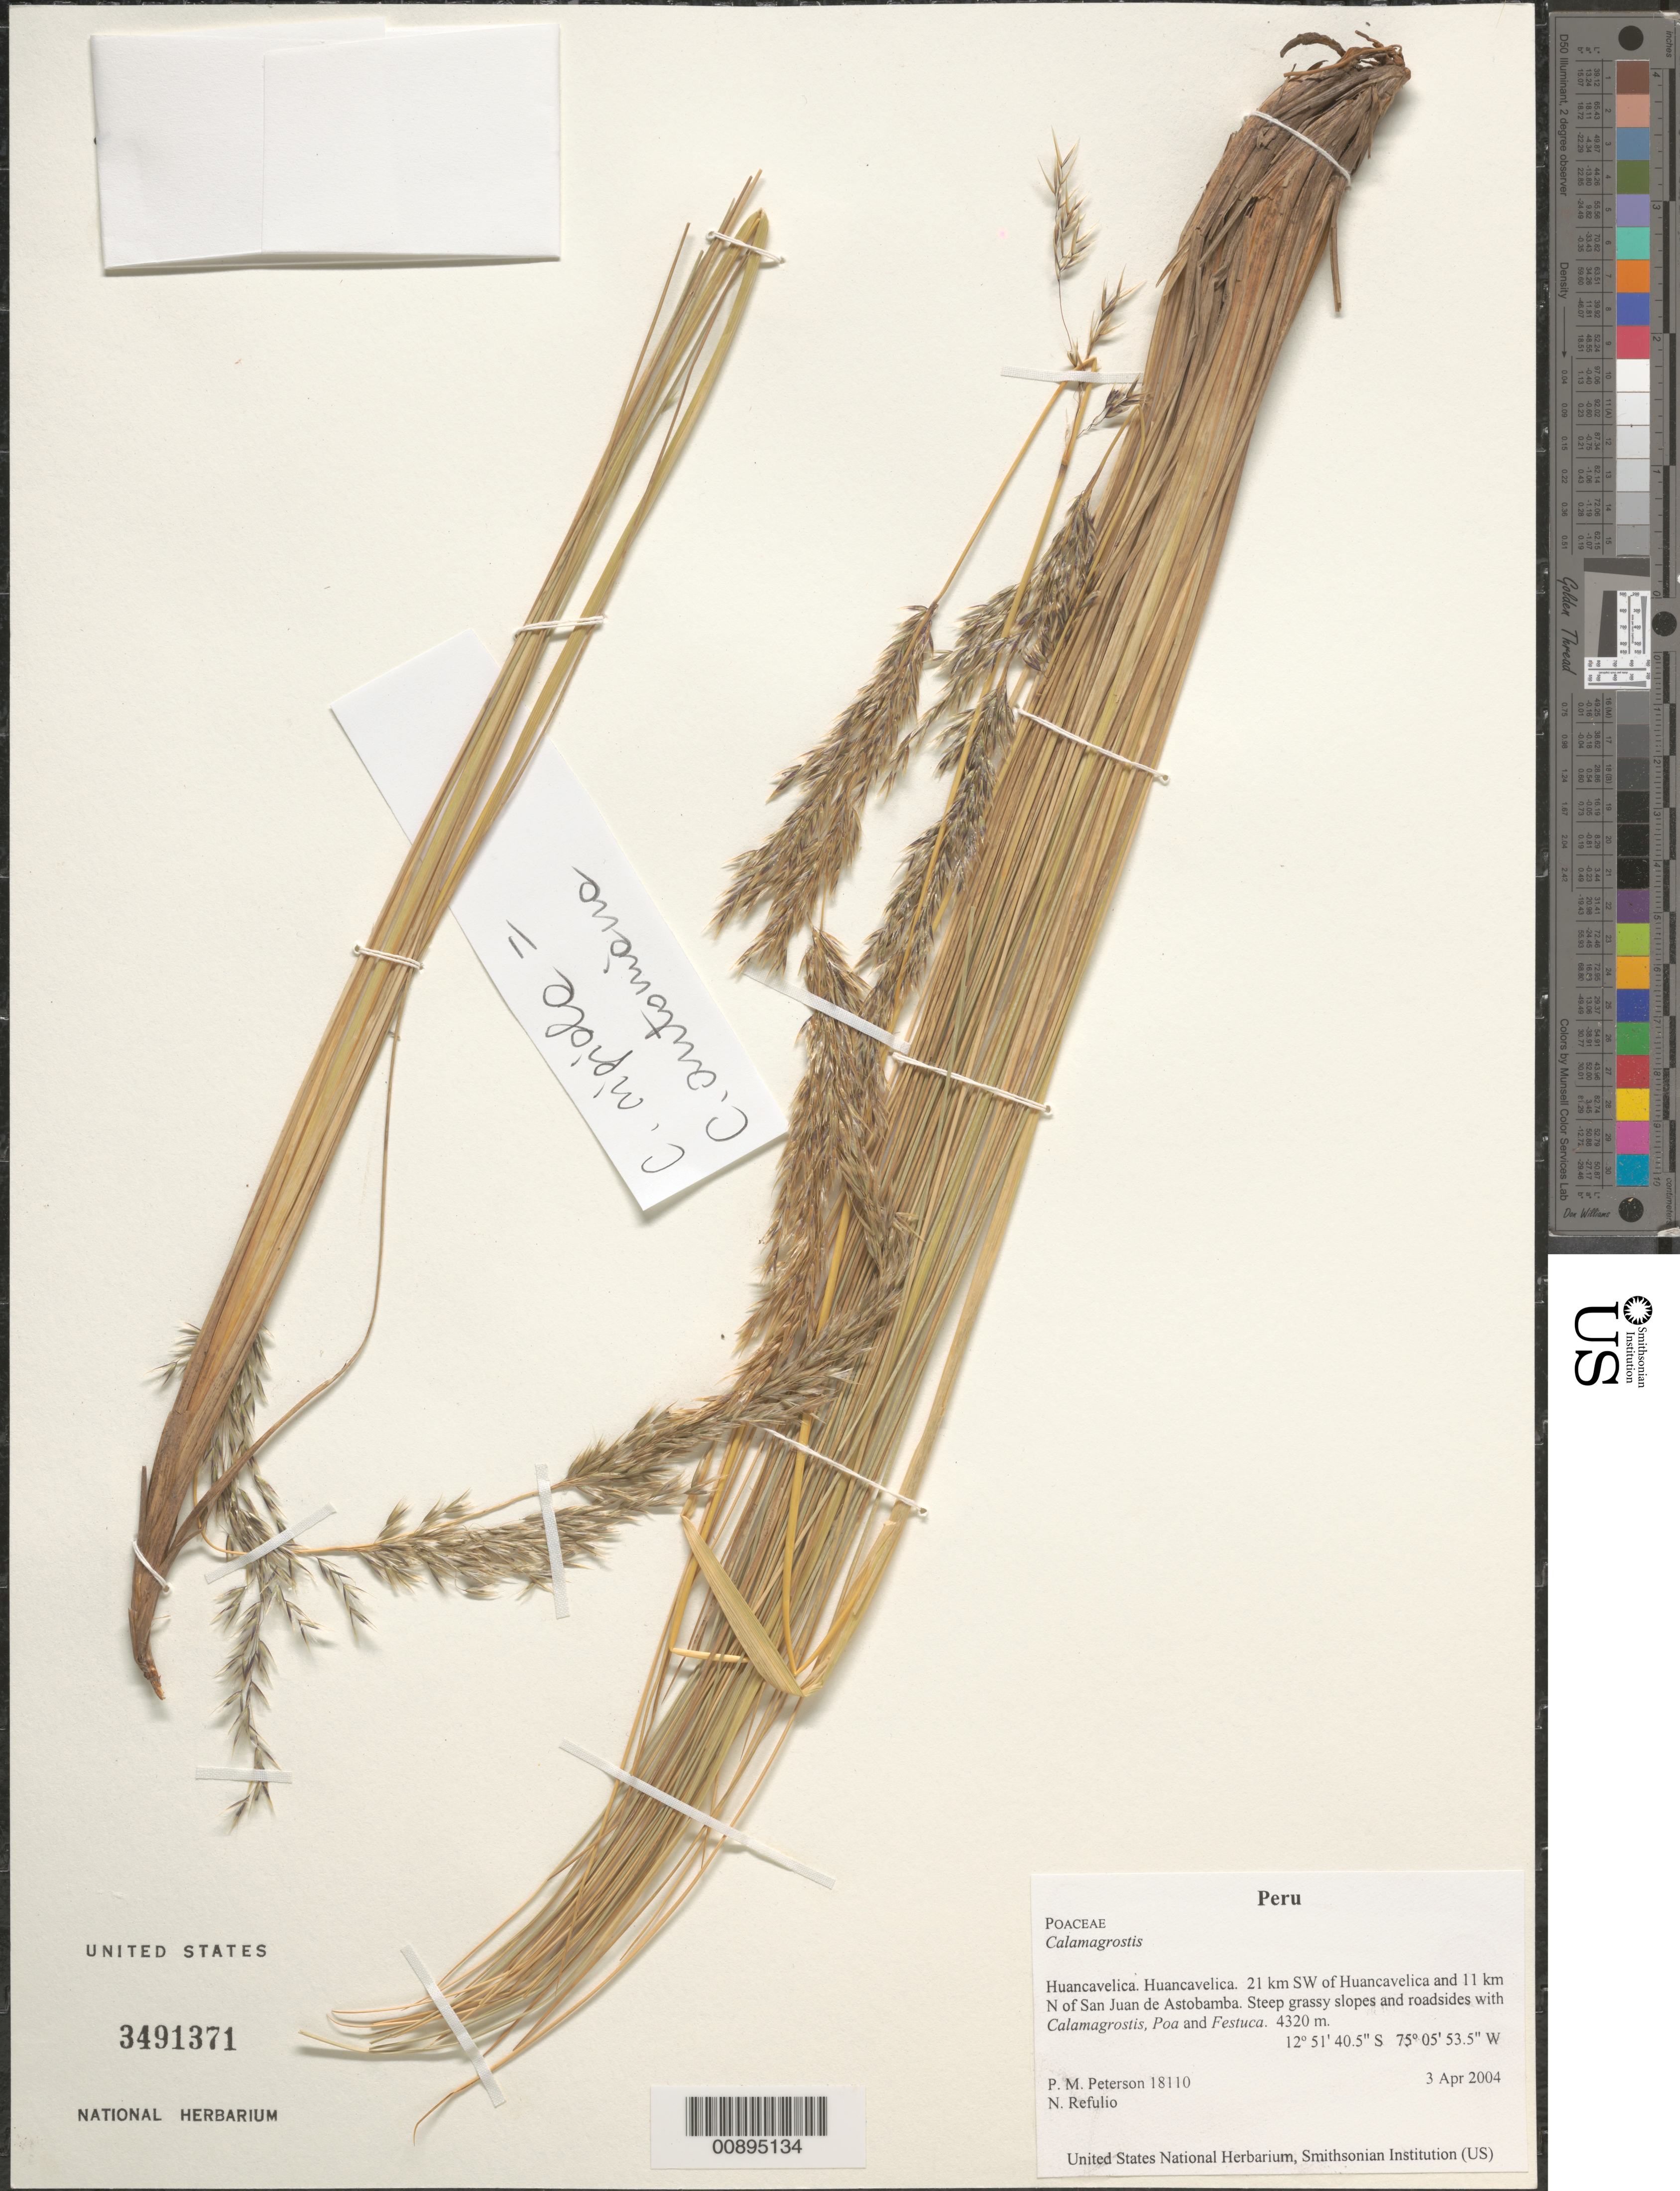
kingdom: Plantae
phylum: Tracheophyta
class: Liliopsida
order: Poales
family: Poaceae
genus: Calamagrostis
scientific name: Calamagrostis sp.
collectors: P. M. Peterson & N. Refulio-Rodríguez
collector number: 18110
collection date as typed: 03 Apr 2004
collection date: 2004-04-03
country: Peru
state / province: Huancavelica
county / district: Huancavelica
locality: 21 km SW of Huancavelica and 11 km N of San Juan de Astobamba. Steep grassy slopes and roadsides with Calamagrostis, Poa and Festuca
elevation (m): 4320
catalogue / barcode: US 3491371